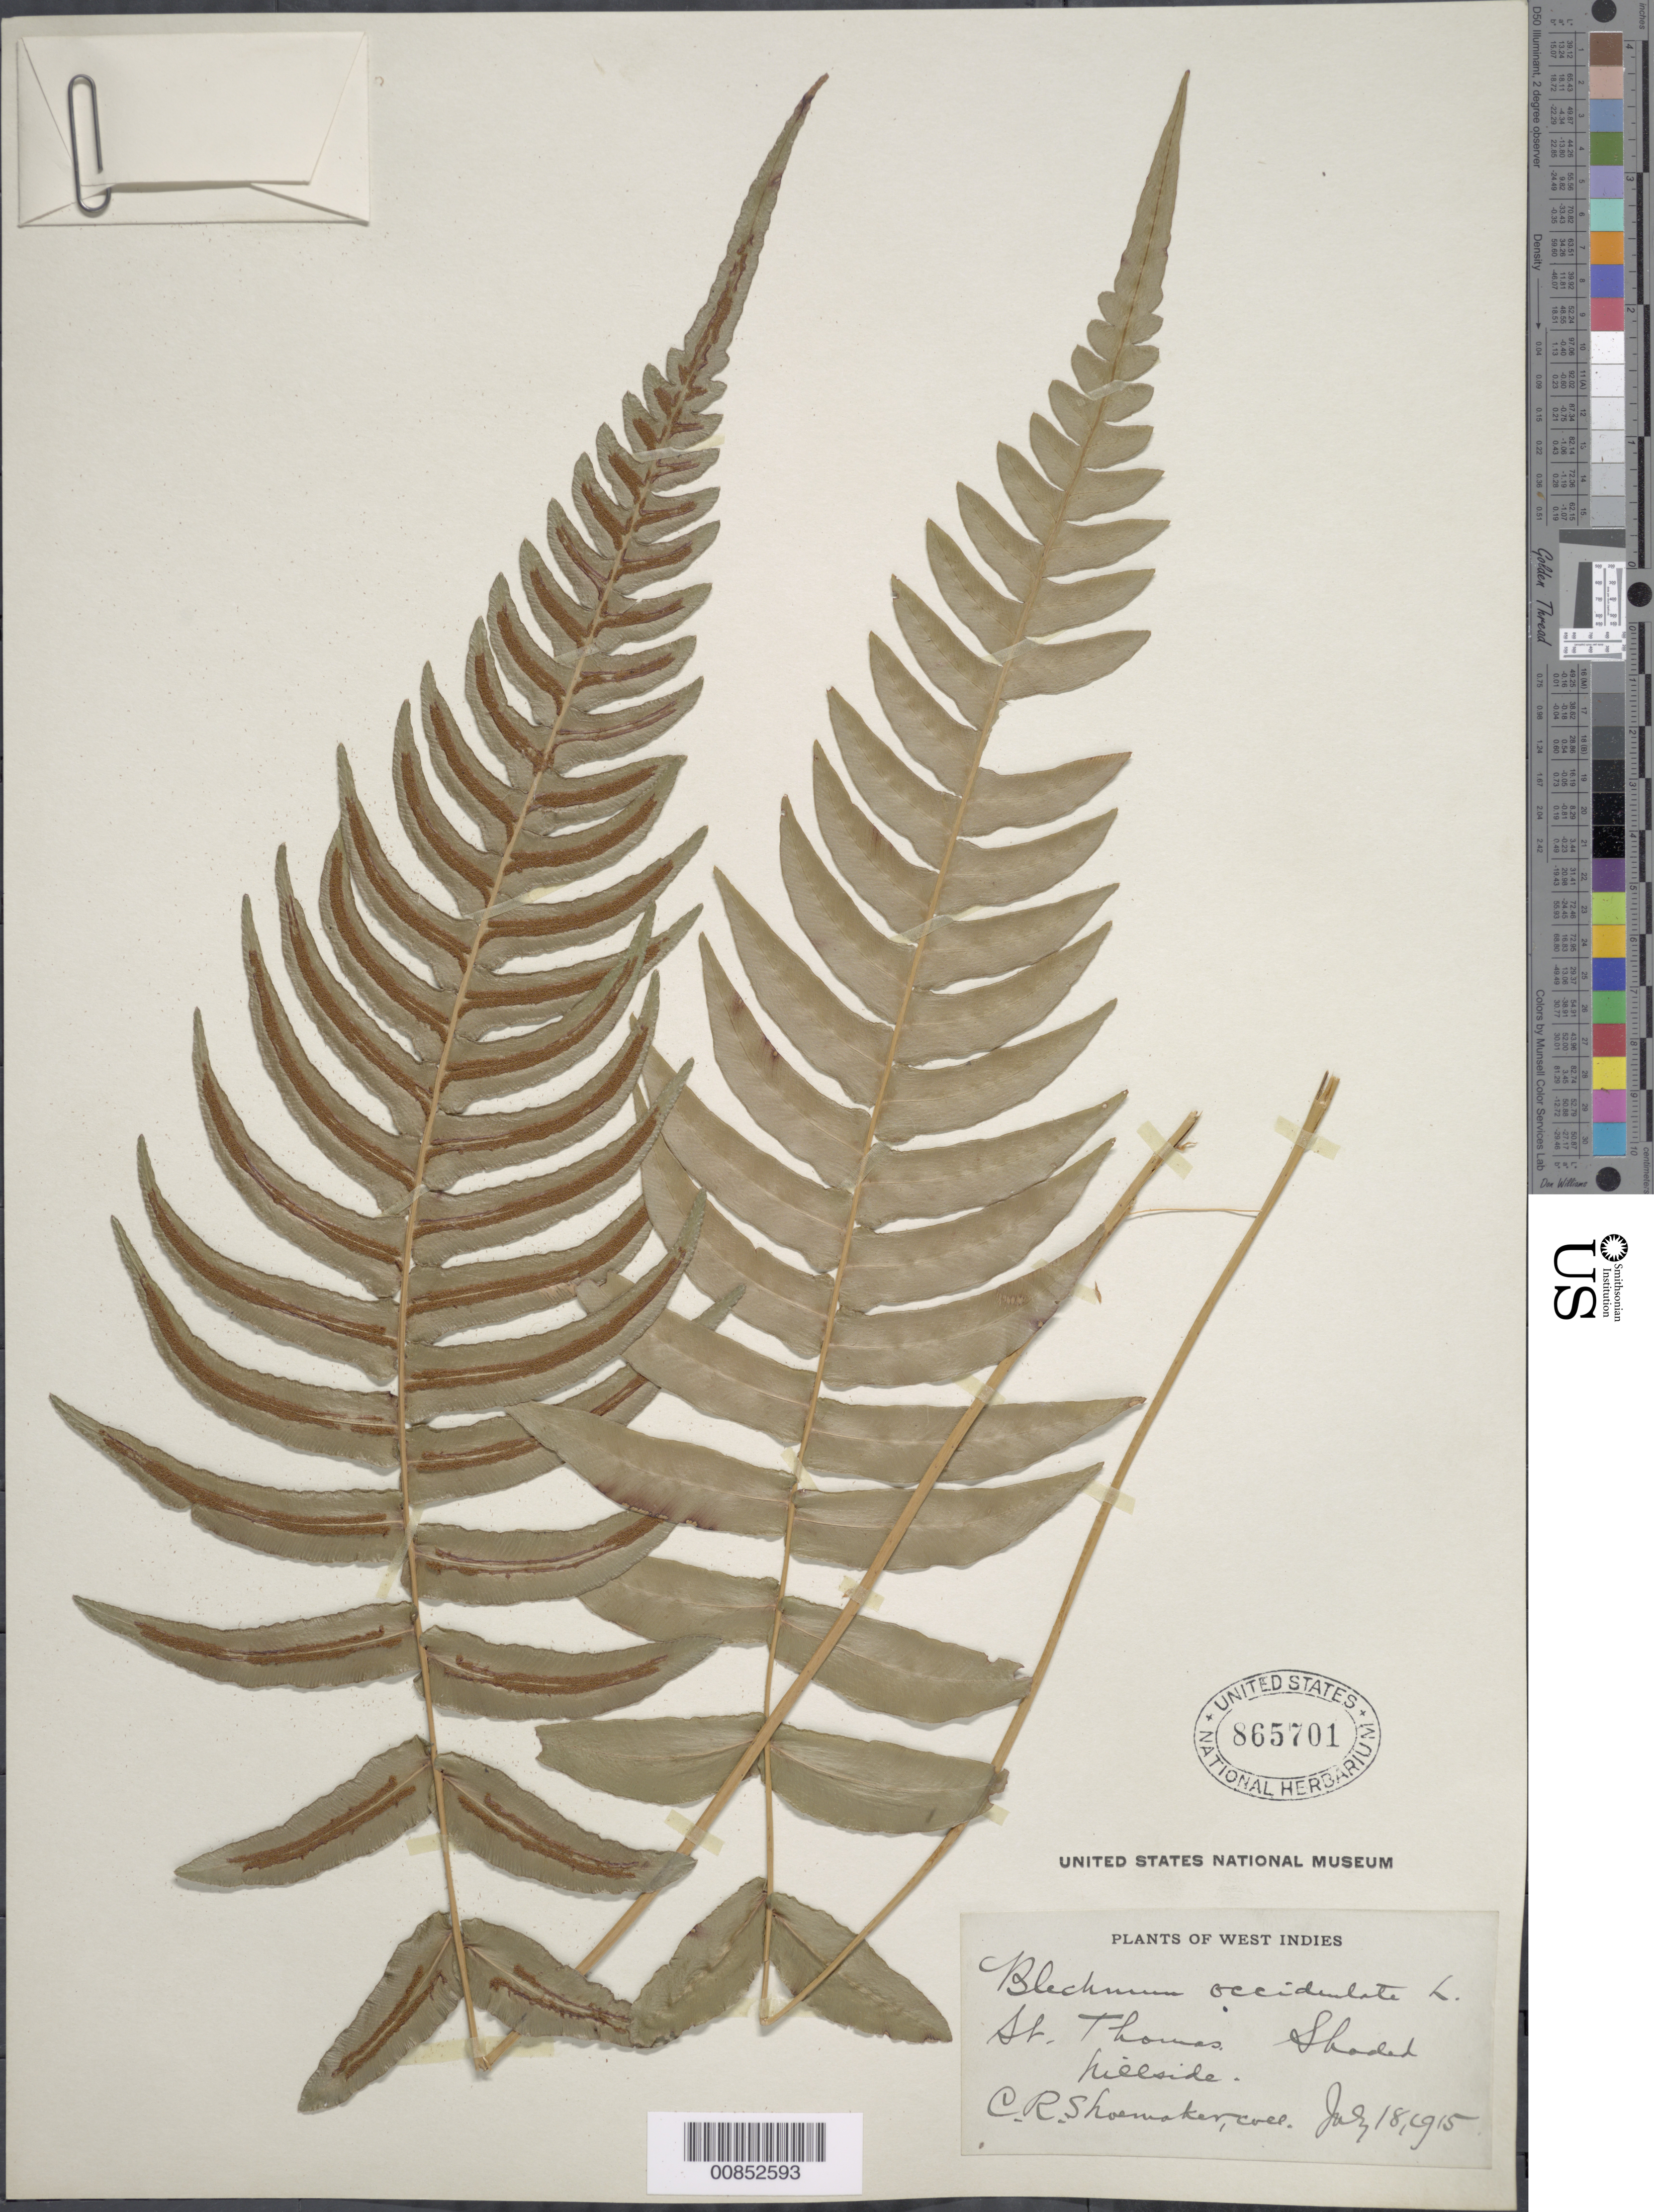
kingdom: Plantae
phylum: Tracheophyta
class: Polypodiopsida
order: Polypodiales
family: Blechnaceae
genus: Blechnum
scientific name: Blechnum occidentale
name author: L.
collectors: C. Shoemaker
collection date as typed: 18 Jul 1915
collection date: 1915-07-18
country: U.S. Virgin Islands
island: St. Thomas I.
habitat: Shaded hillside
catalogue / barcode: US 865701